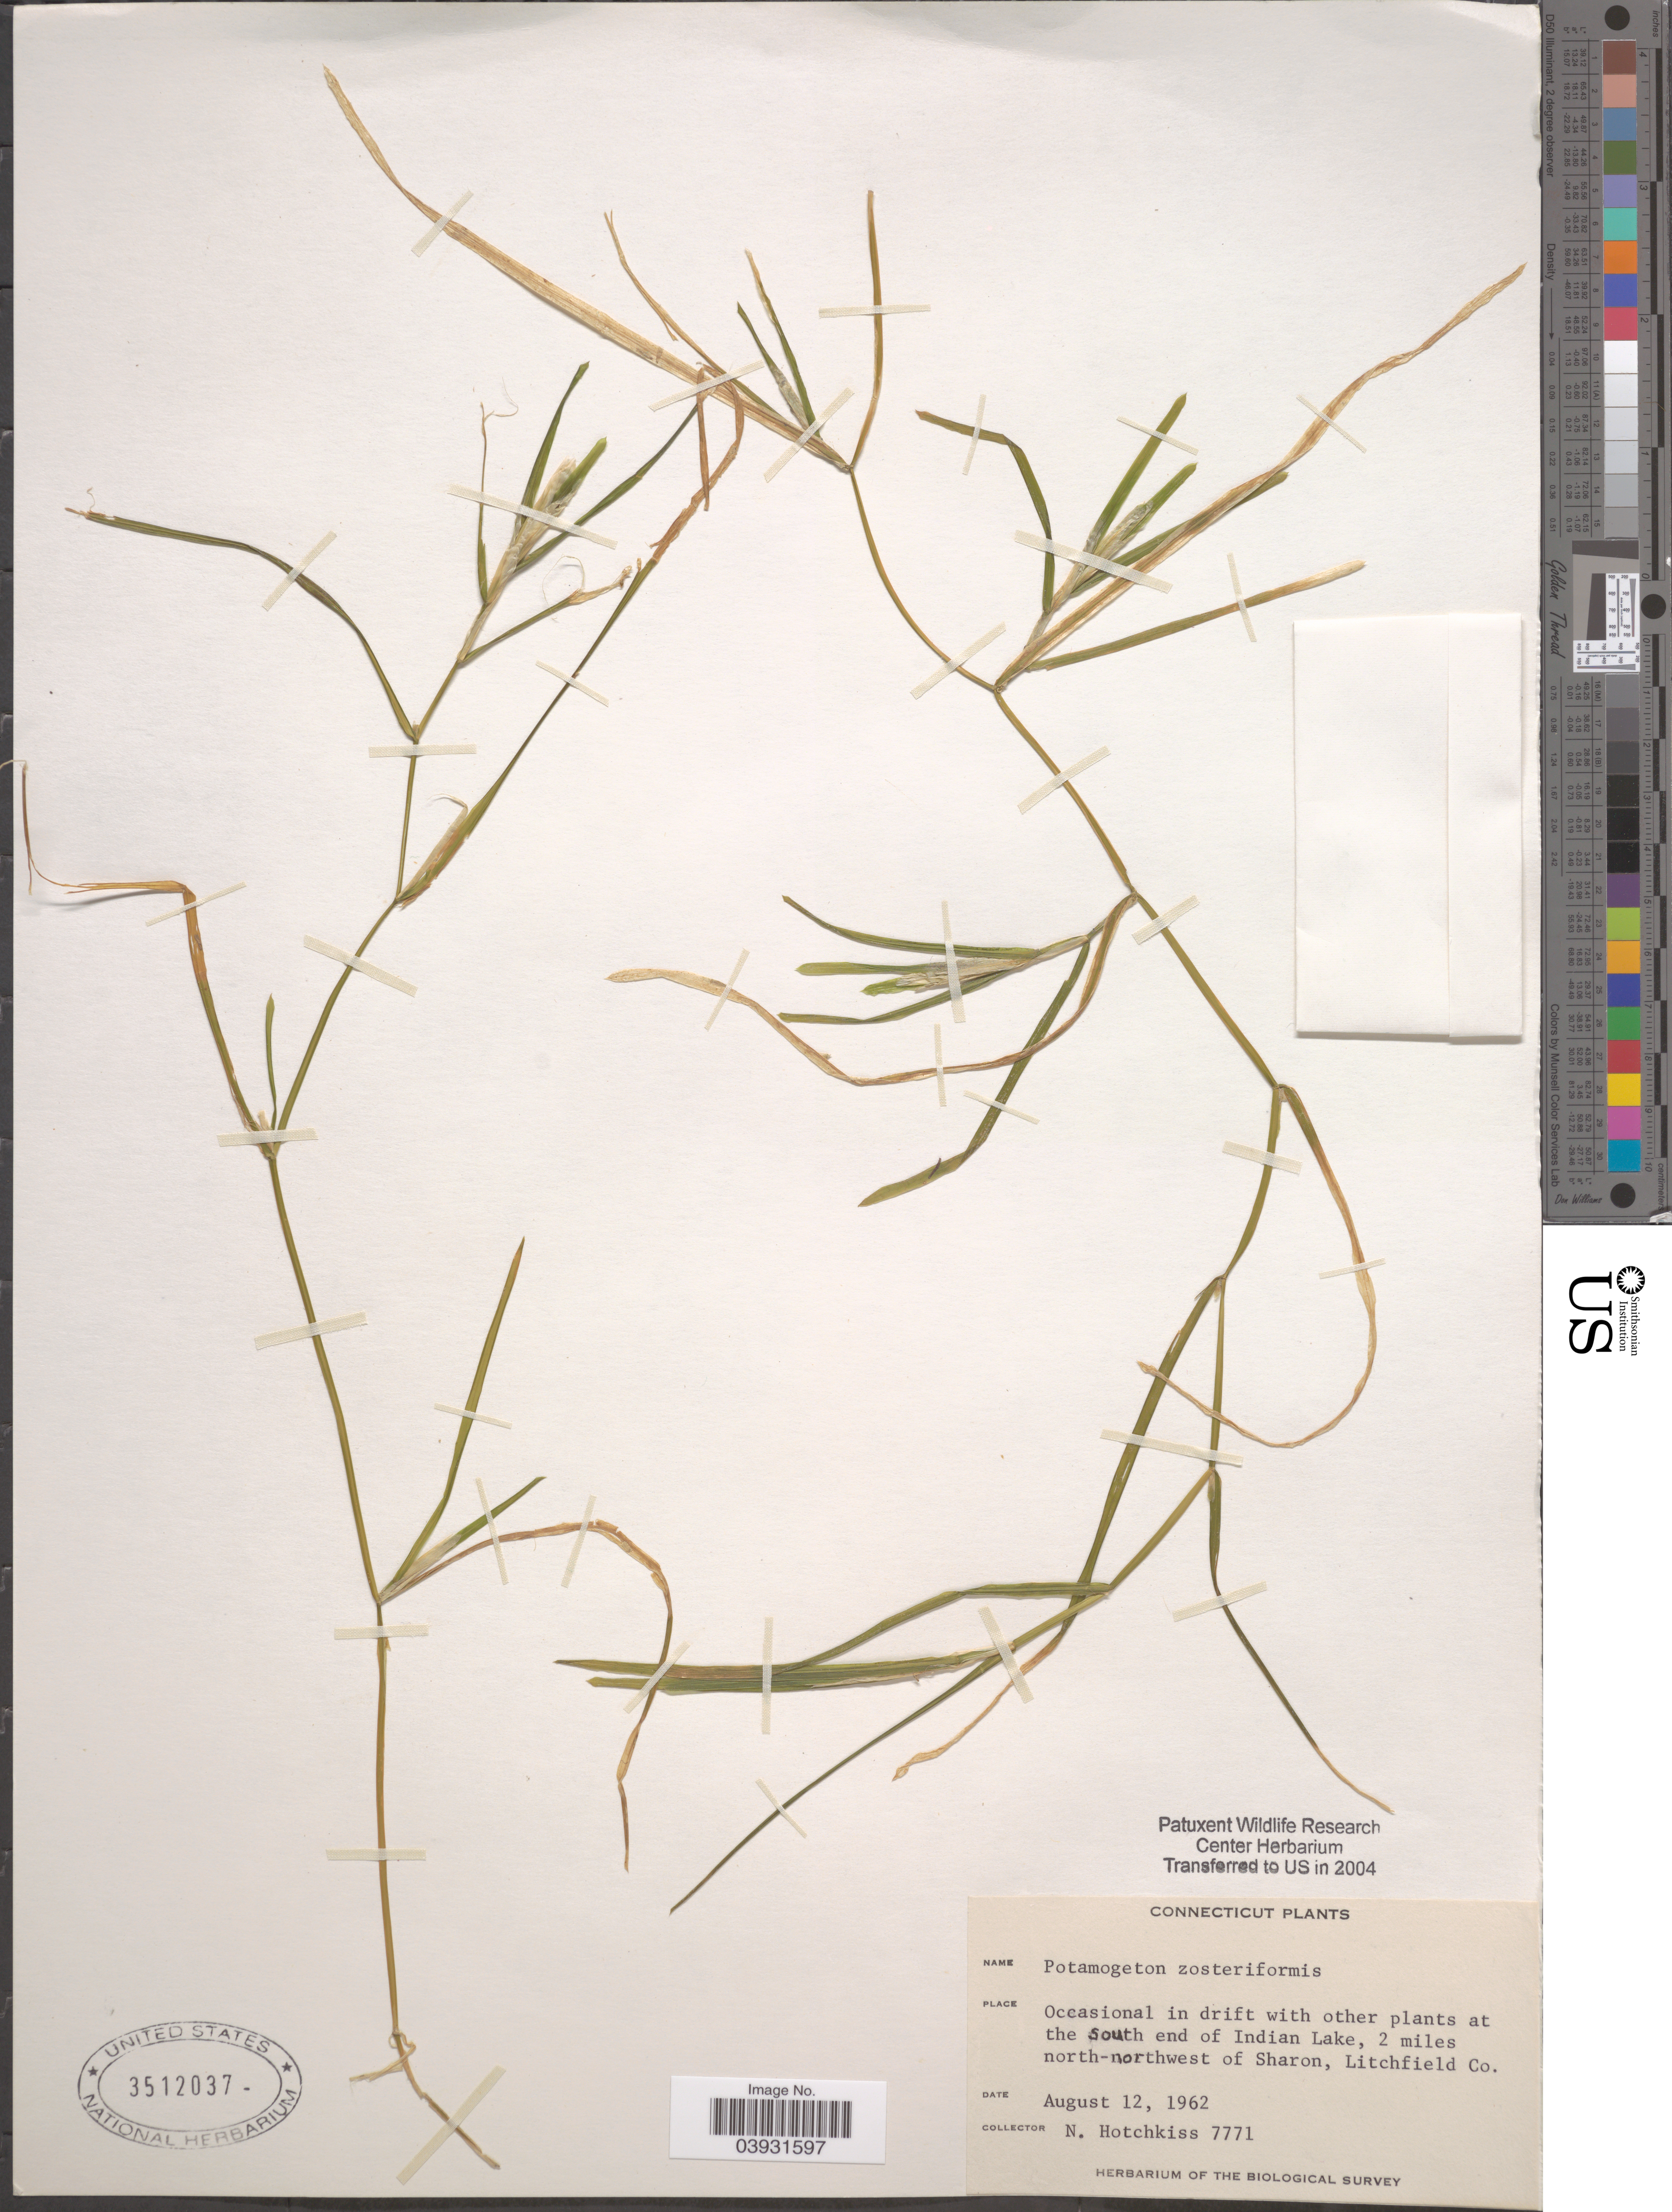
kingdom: Plantae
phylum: Tracheophyta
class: Liliopsida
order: Alismatales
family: Potamogetonaceae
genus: Potamogeton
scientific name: Potamogeton zosterifolius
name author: Schumach.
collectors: N. Hotchkiss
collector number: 7771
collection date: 1962-08-12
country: United States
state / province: Connecticut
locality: At the South end of Indian Lake, 2 miles north-northwest of Sharon, Litchfield Co.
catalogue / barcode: US 3512037